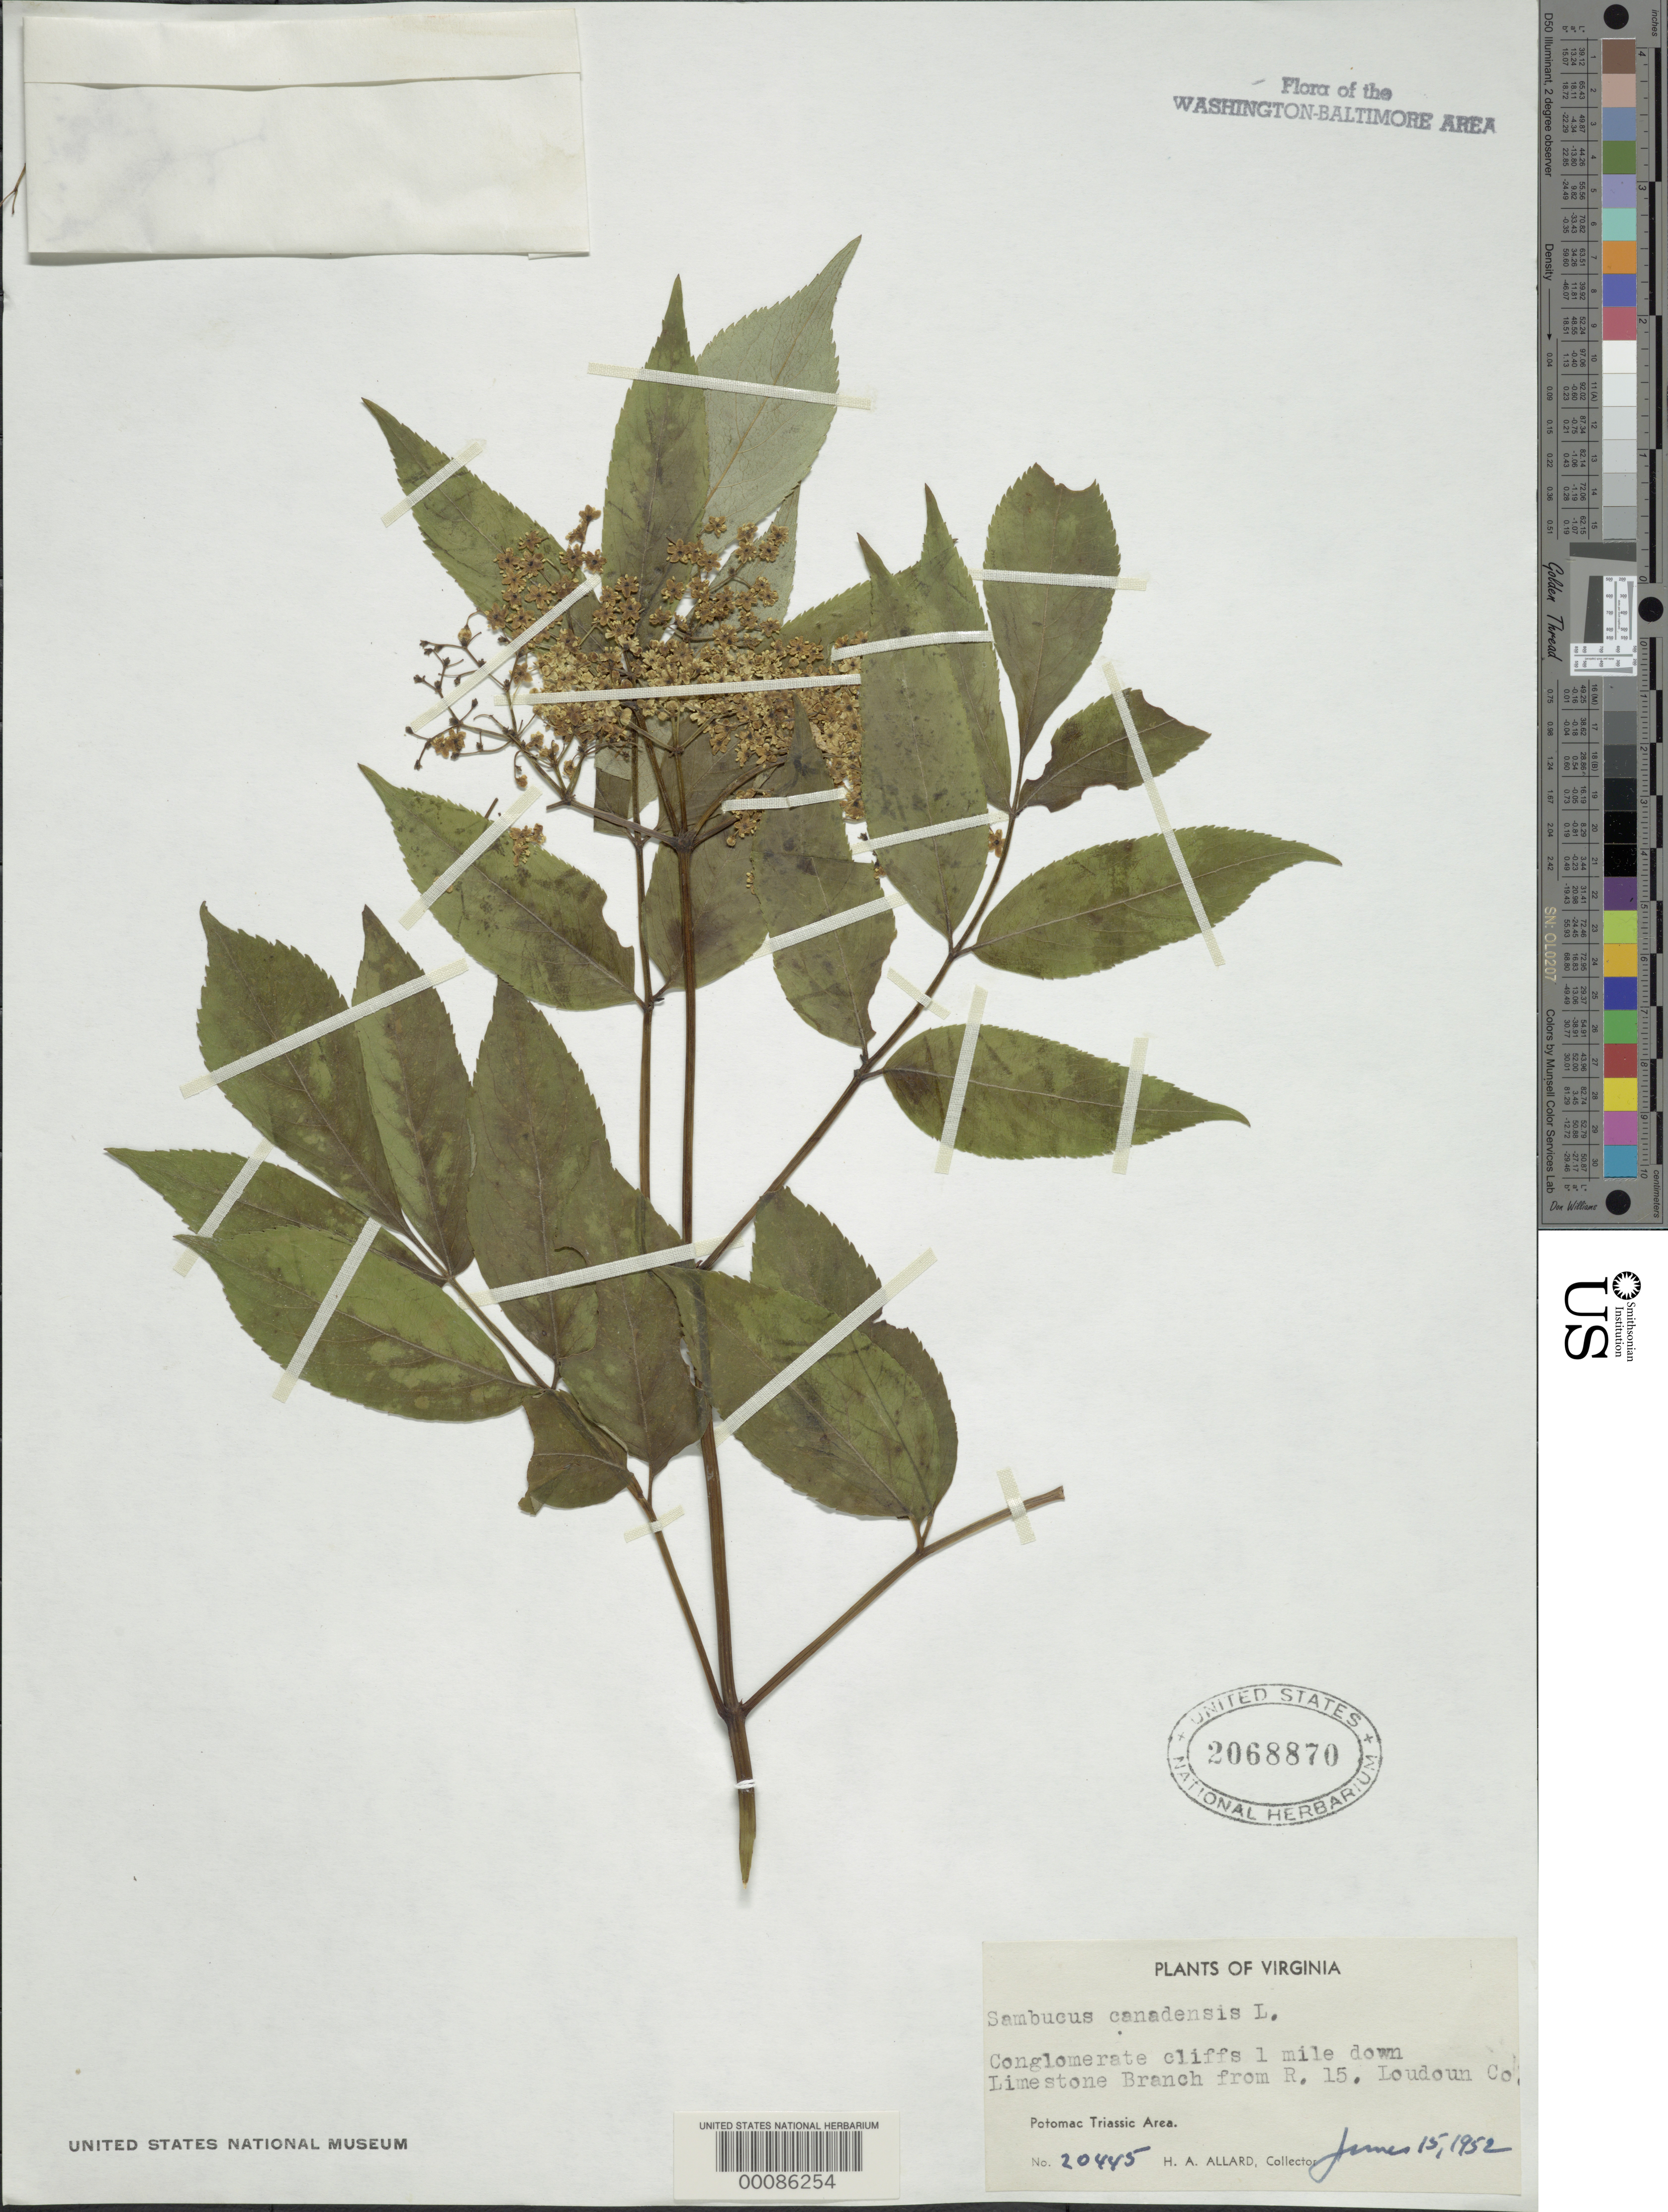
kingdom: Plantae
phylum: Tracheophyta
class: Magnoliopsida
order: Dipsacales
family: Viburnaceae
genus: Sambucus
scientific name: Sambucus canadensis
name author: L.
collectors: H. A. Allard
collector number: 20445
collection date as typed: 15 Jun 1952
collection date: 1952-06-15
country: United States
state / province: Virginia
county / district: Loudoun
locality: Limestone Branch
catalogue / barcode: US 2068870